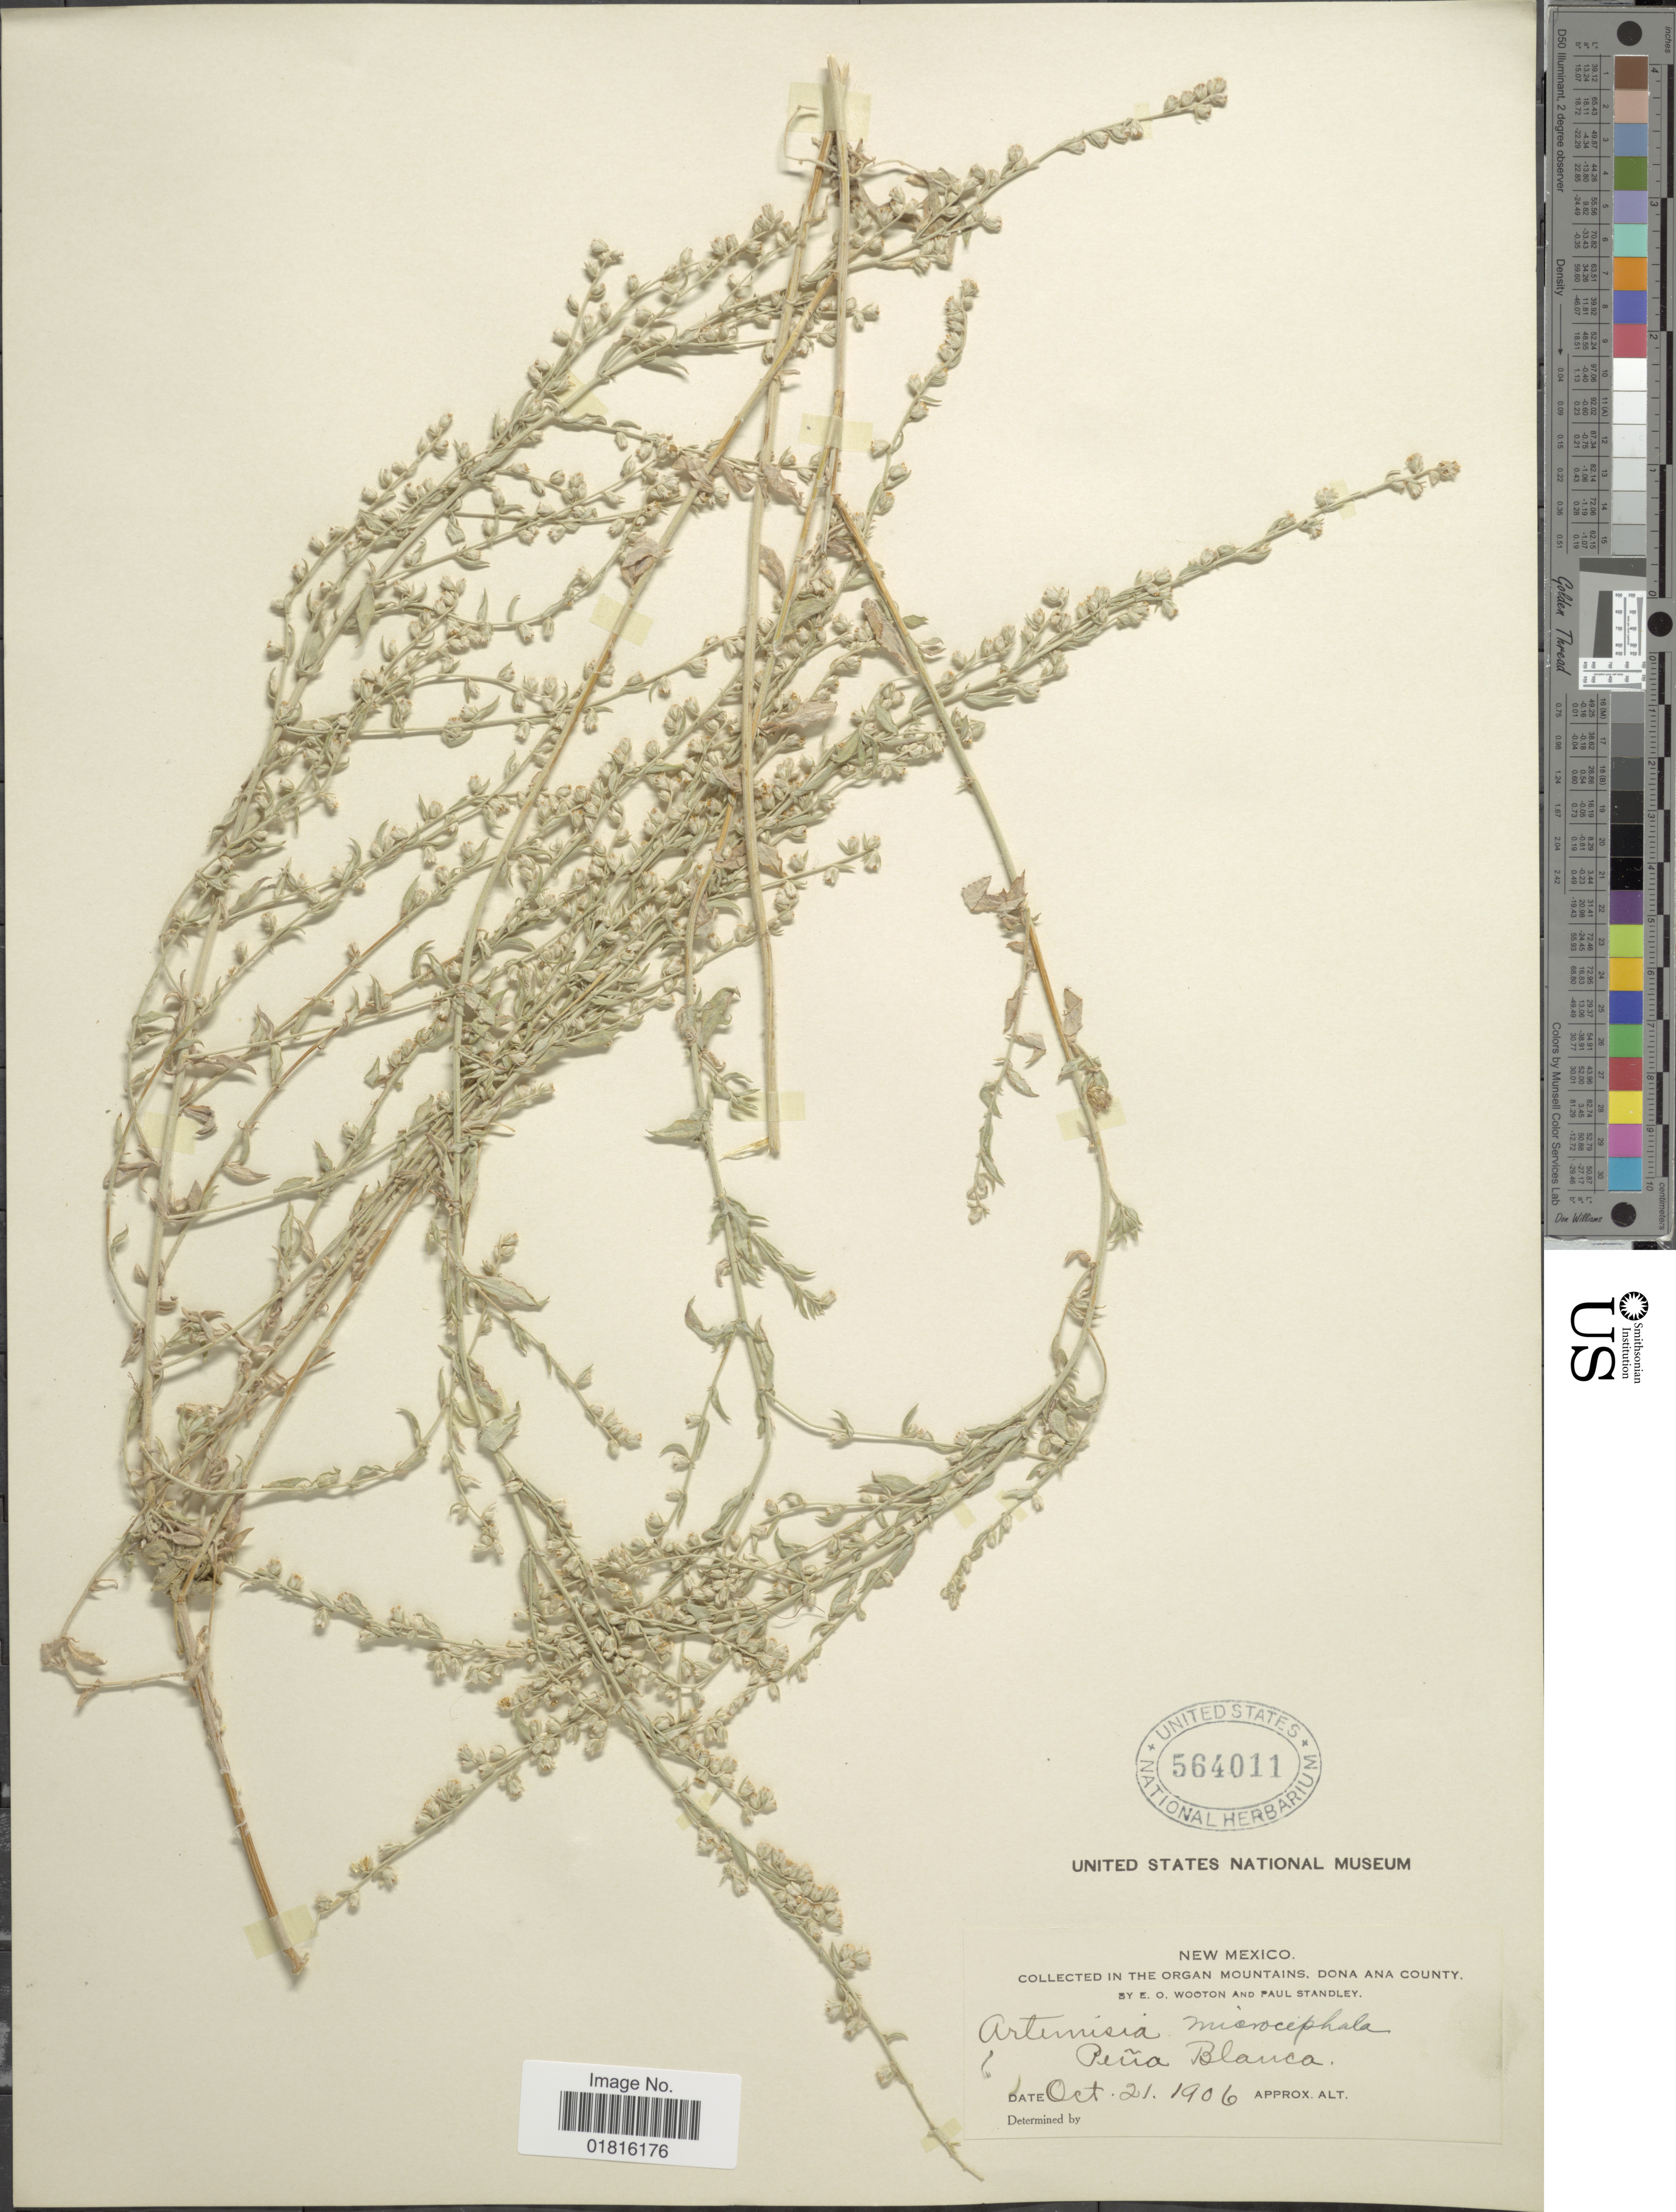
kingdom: Plantae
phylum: Tracheophyta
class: Magnoliopsida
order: Asterales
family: Asteraceae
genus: Artemisia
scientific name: Artemisia ludoviciana subsp. albula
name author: (Wooton) D.D. Keck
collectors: E. O. Wooton & P. C. Standley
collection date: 1906-10-21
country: United States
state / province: New Mexico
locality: In the Organ Mountains, Dona Ana County, Peña Blanca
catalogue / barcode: US 564011